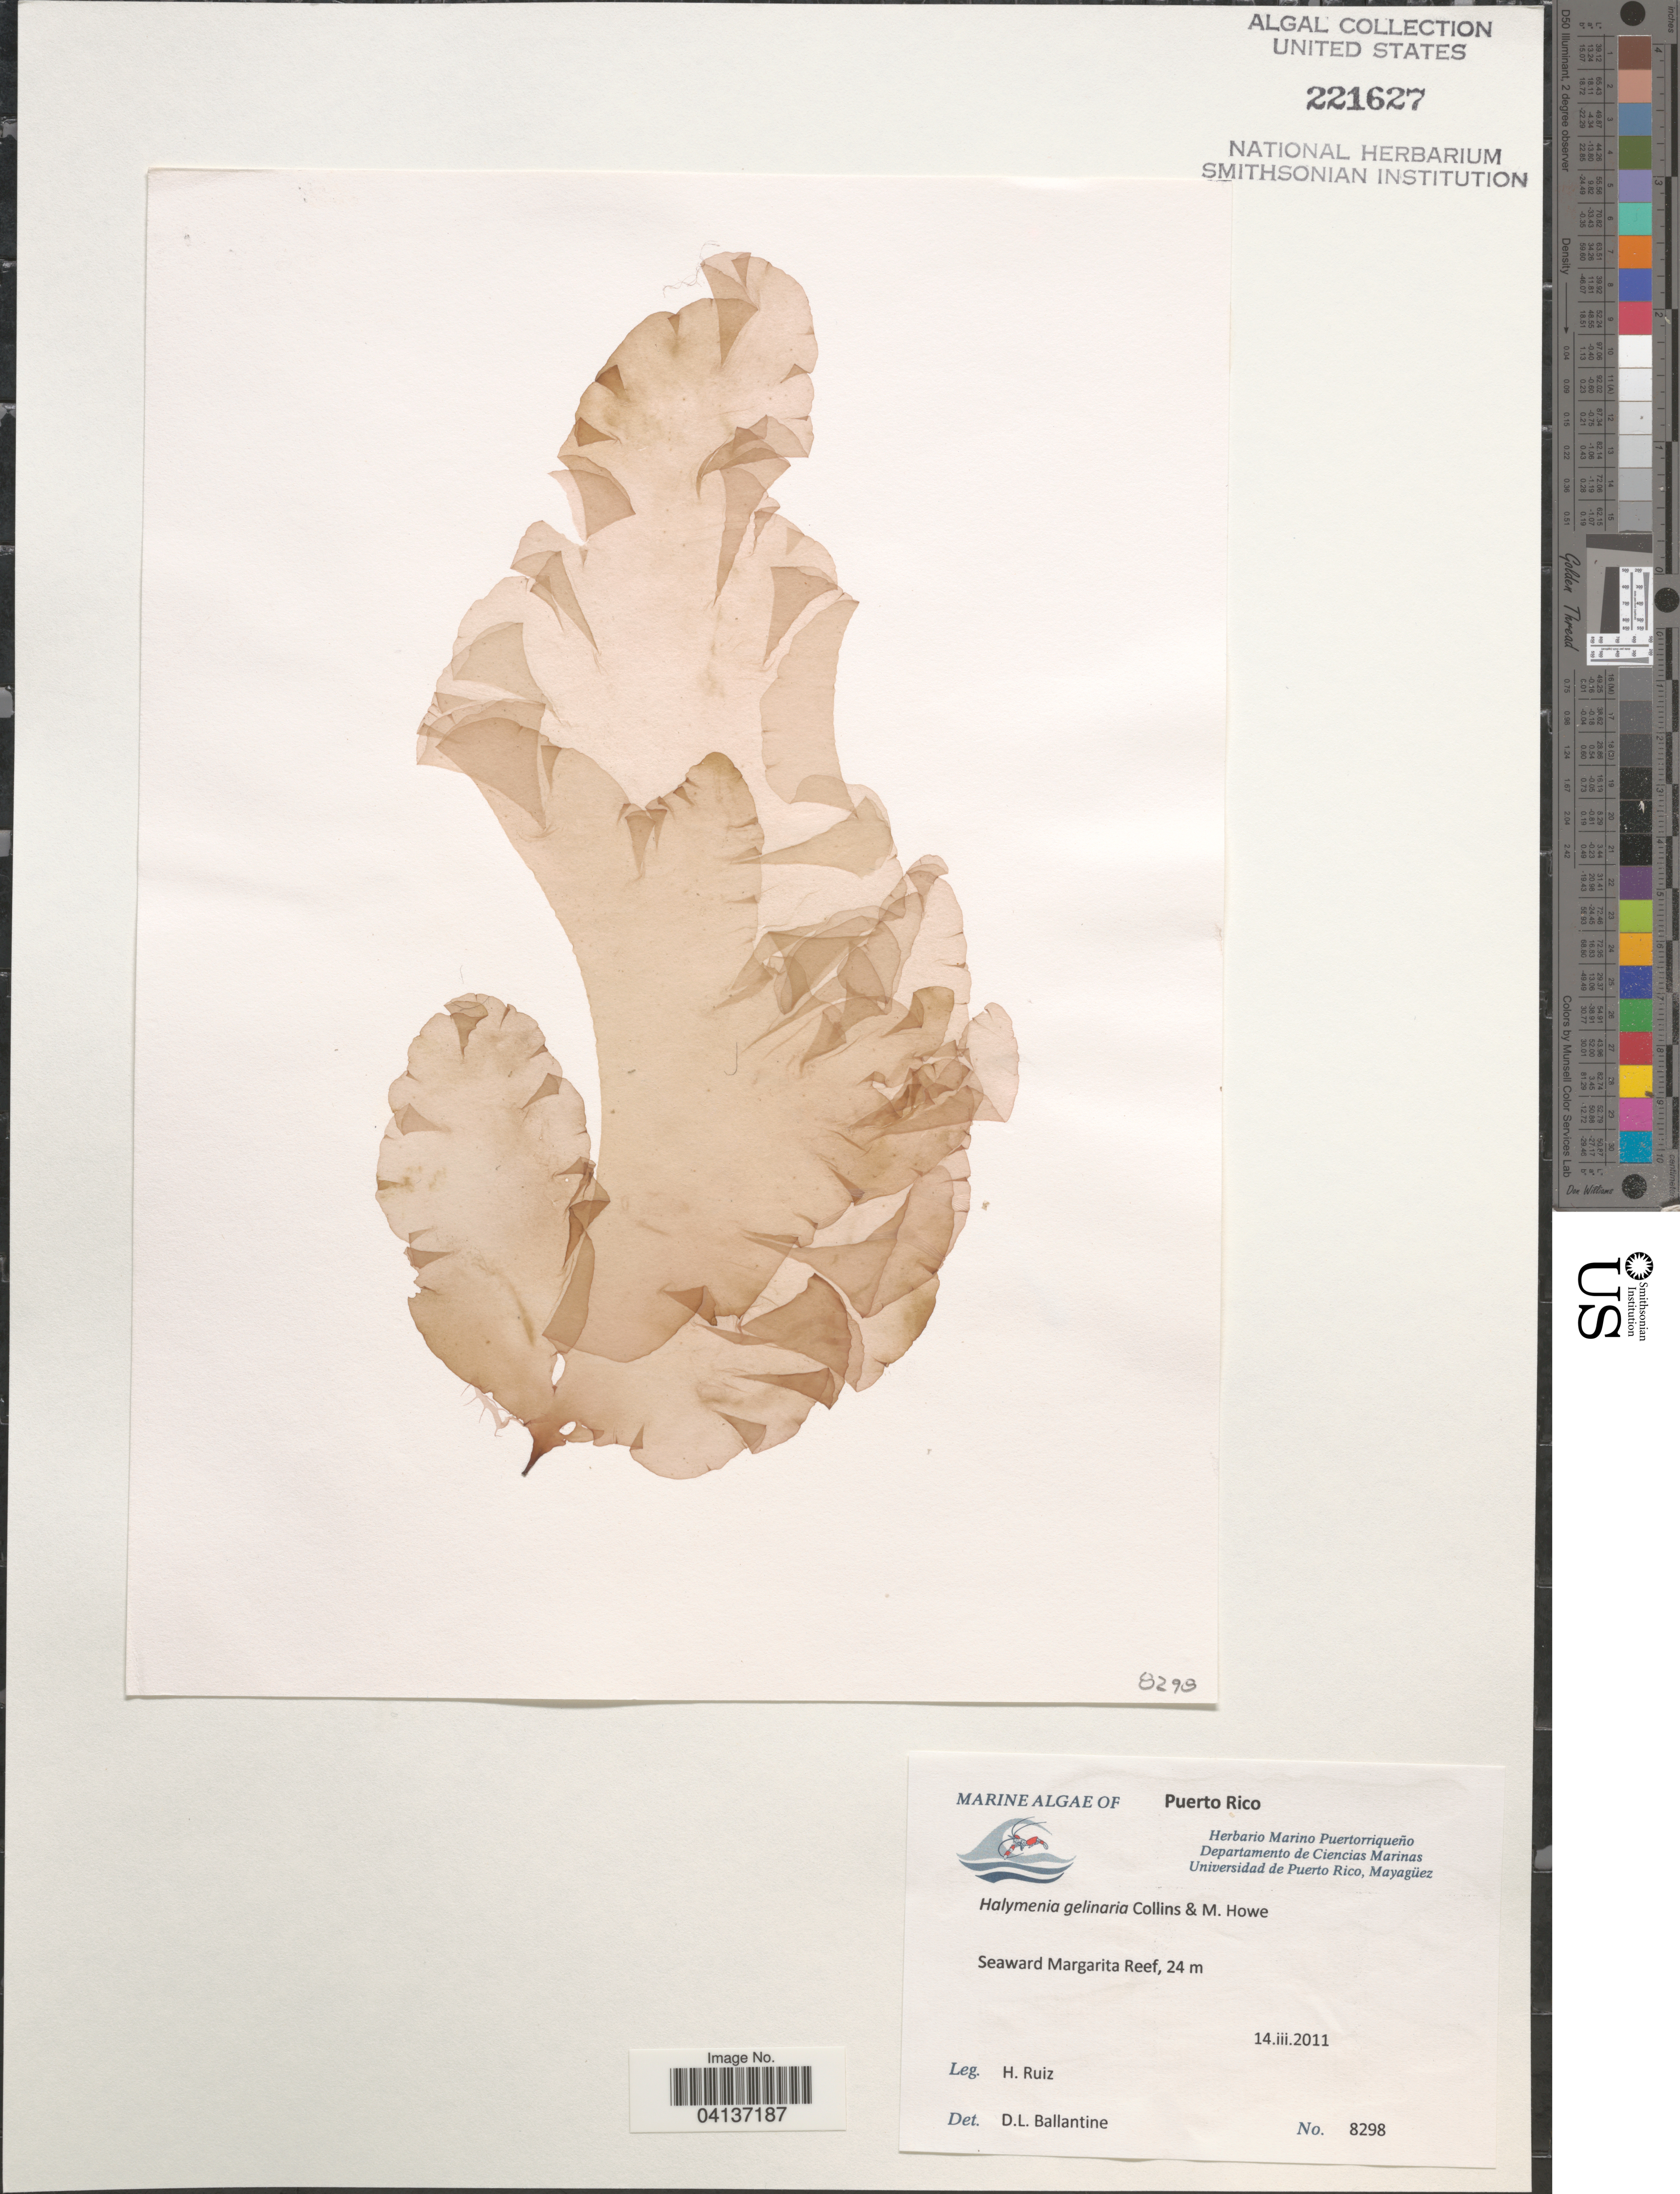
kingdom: Plantae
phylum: Rhodophyta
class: Florideophyceae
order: Halymeniales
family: Halymeniaceae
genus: Halymenia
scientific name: Halymenia floridana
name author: J. Agardh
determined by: Algae name updating Project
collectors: H. Ruiz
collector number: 8298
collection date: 2011-03-14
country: Puerto Rico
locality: Seaward Margarita Reef.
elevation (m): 24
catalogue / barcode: US 221627